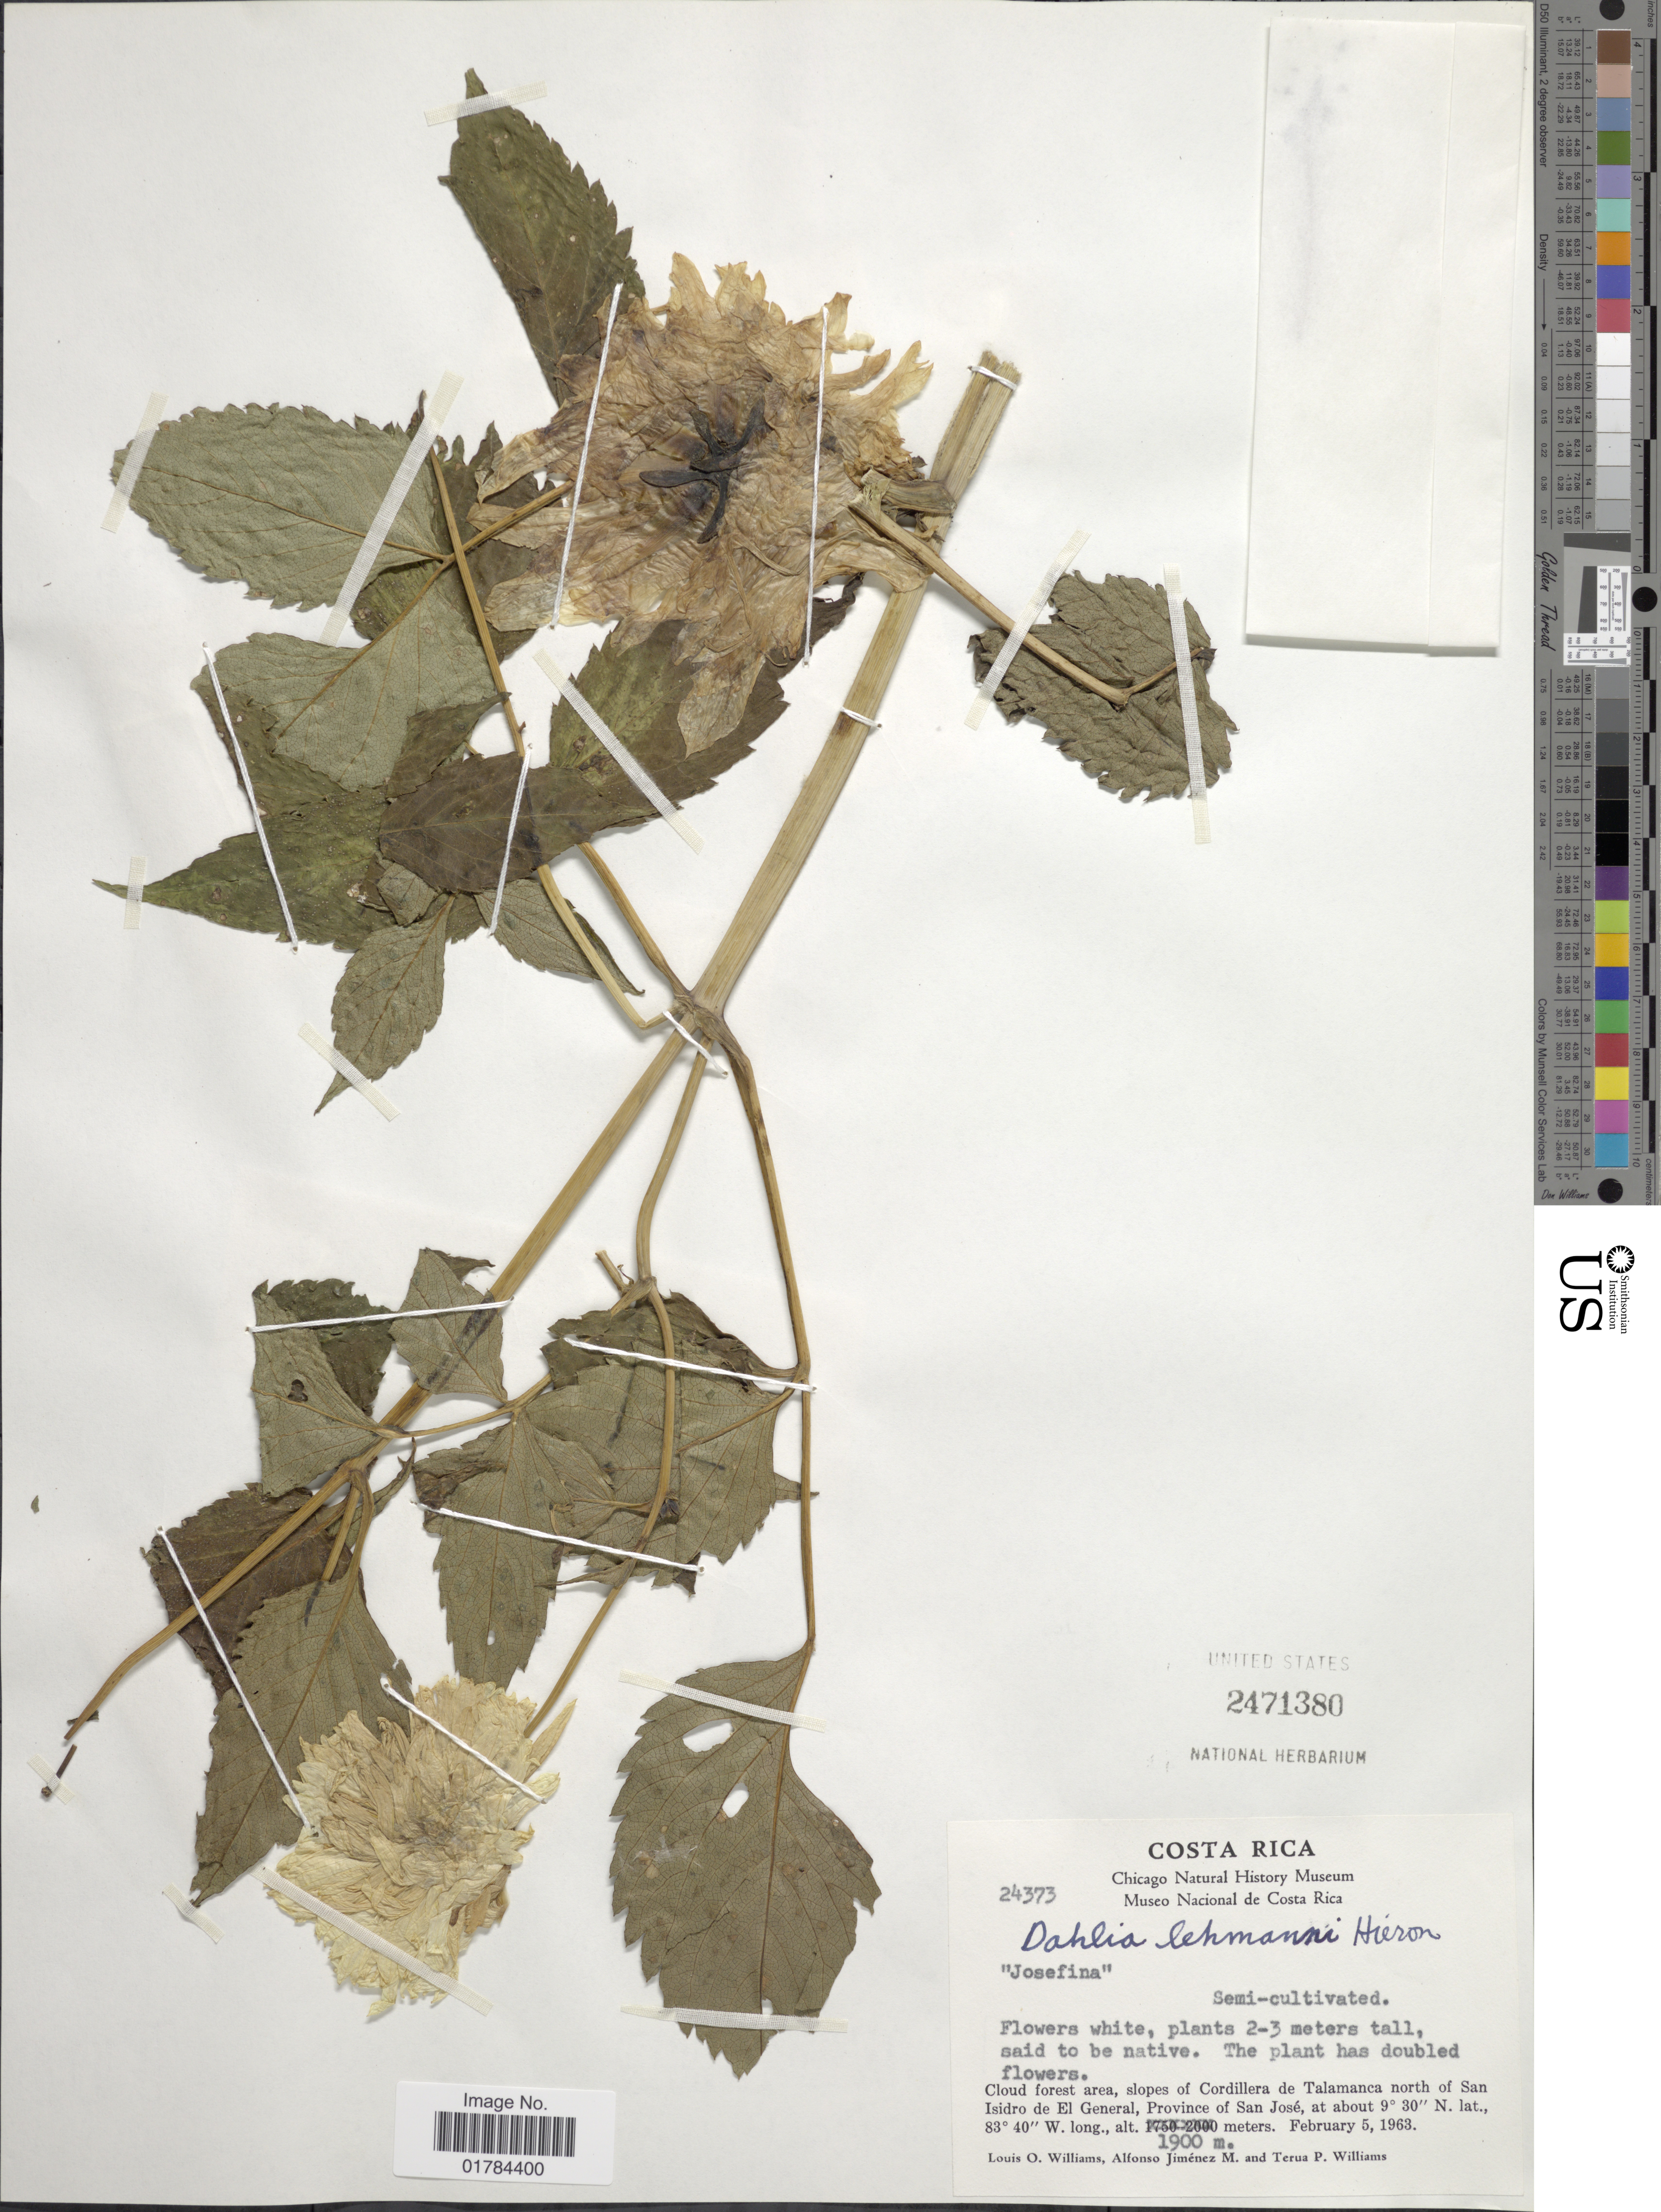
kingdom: Plantae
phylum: Tracheophyta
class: Magnoliopsida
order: Asterales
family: Asteraceae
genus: Dahlia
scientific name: Dahlia lehmanni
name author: Hieron.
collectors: L. O. Williams, A. Jimenez M. & T. P. Williams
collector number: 24373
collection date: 1963-02-05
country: Costa Rica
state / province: San José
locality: Cloud forest area, slopes of Cordillera de Talamanca north of San Isidro de El General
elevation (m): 1900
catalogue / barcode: US 2471380